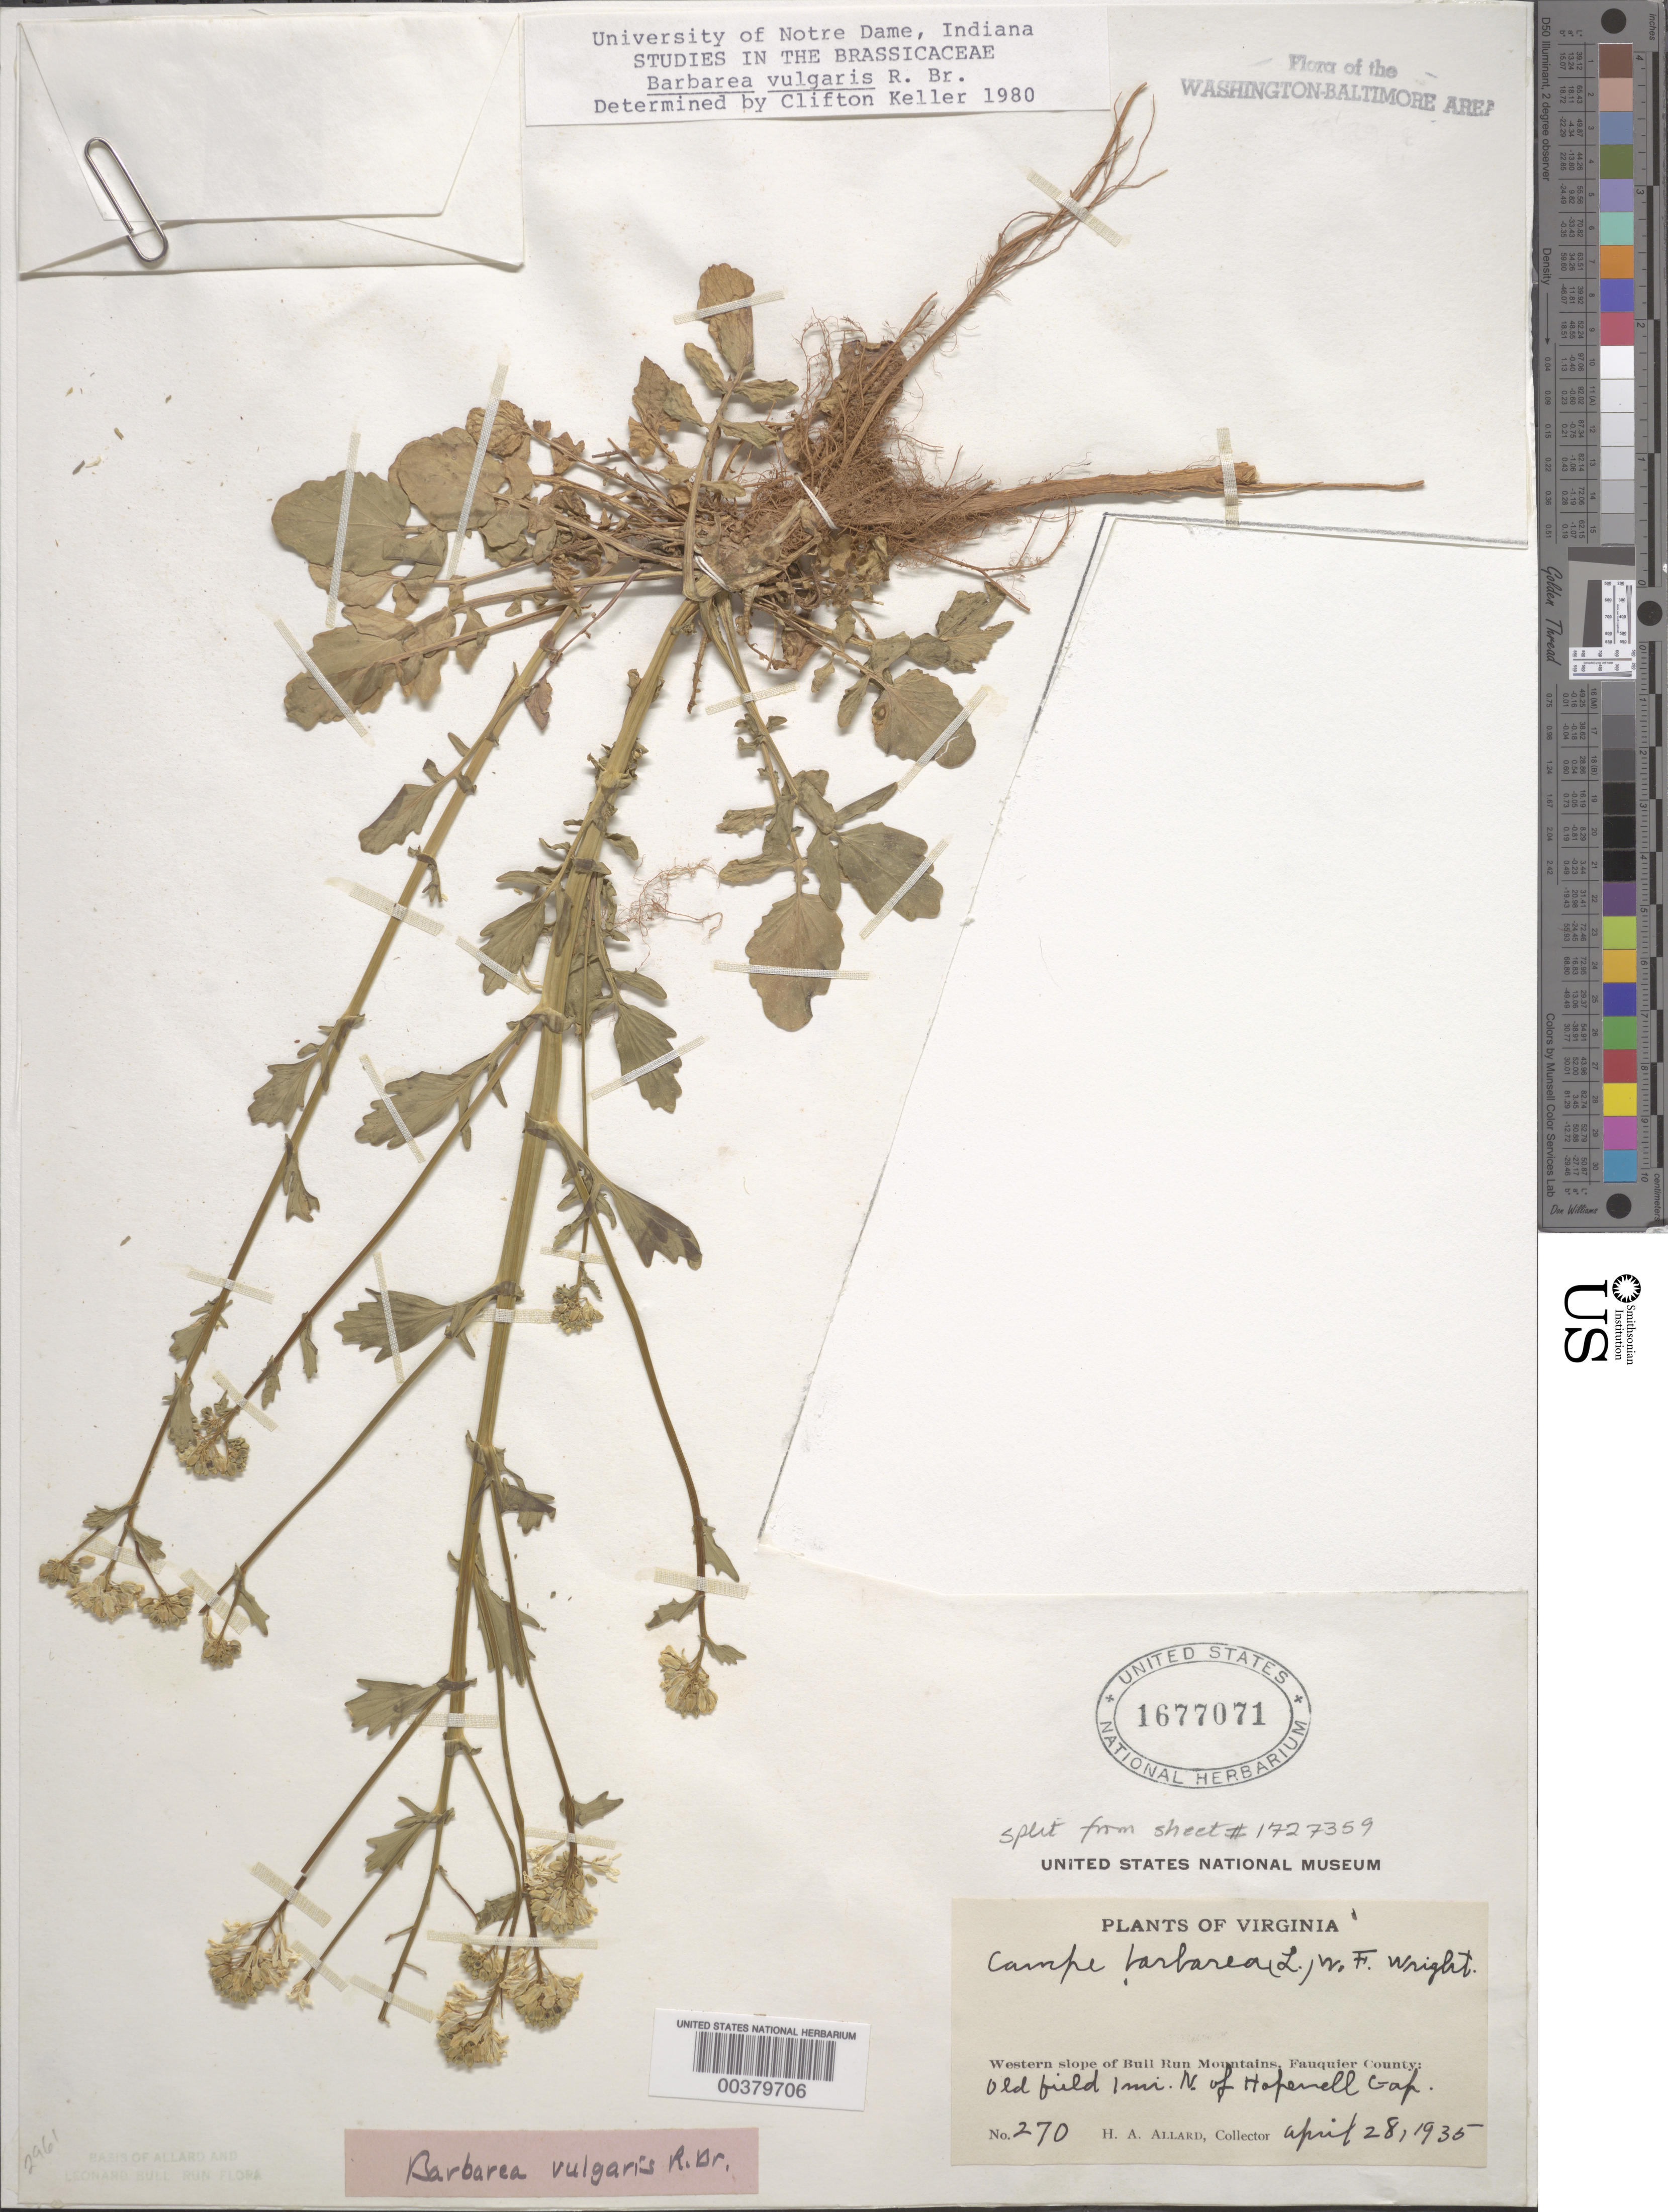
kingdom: Plantae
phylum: Tracheophyta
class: Magnoliopsida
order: Brassicales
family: Brassicaceae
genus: Barbarea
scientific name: Barbarea vulgaris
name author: W.T. Aiton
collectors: H. A. Allard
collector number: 270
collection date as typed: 28 Apr 1935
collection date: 1935-04-28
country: United States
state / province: Virginia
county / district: Fauquier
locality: North of Hopewell Gap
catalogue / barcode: US 1677071